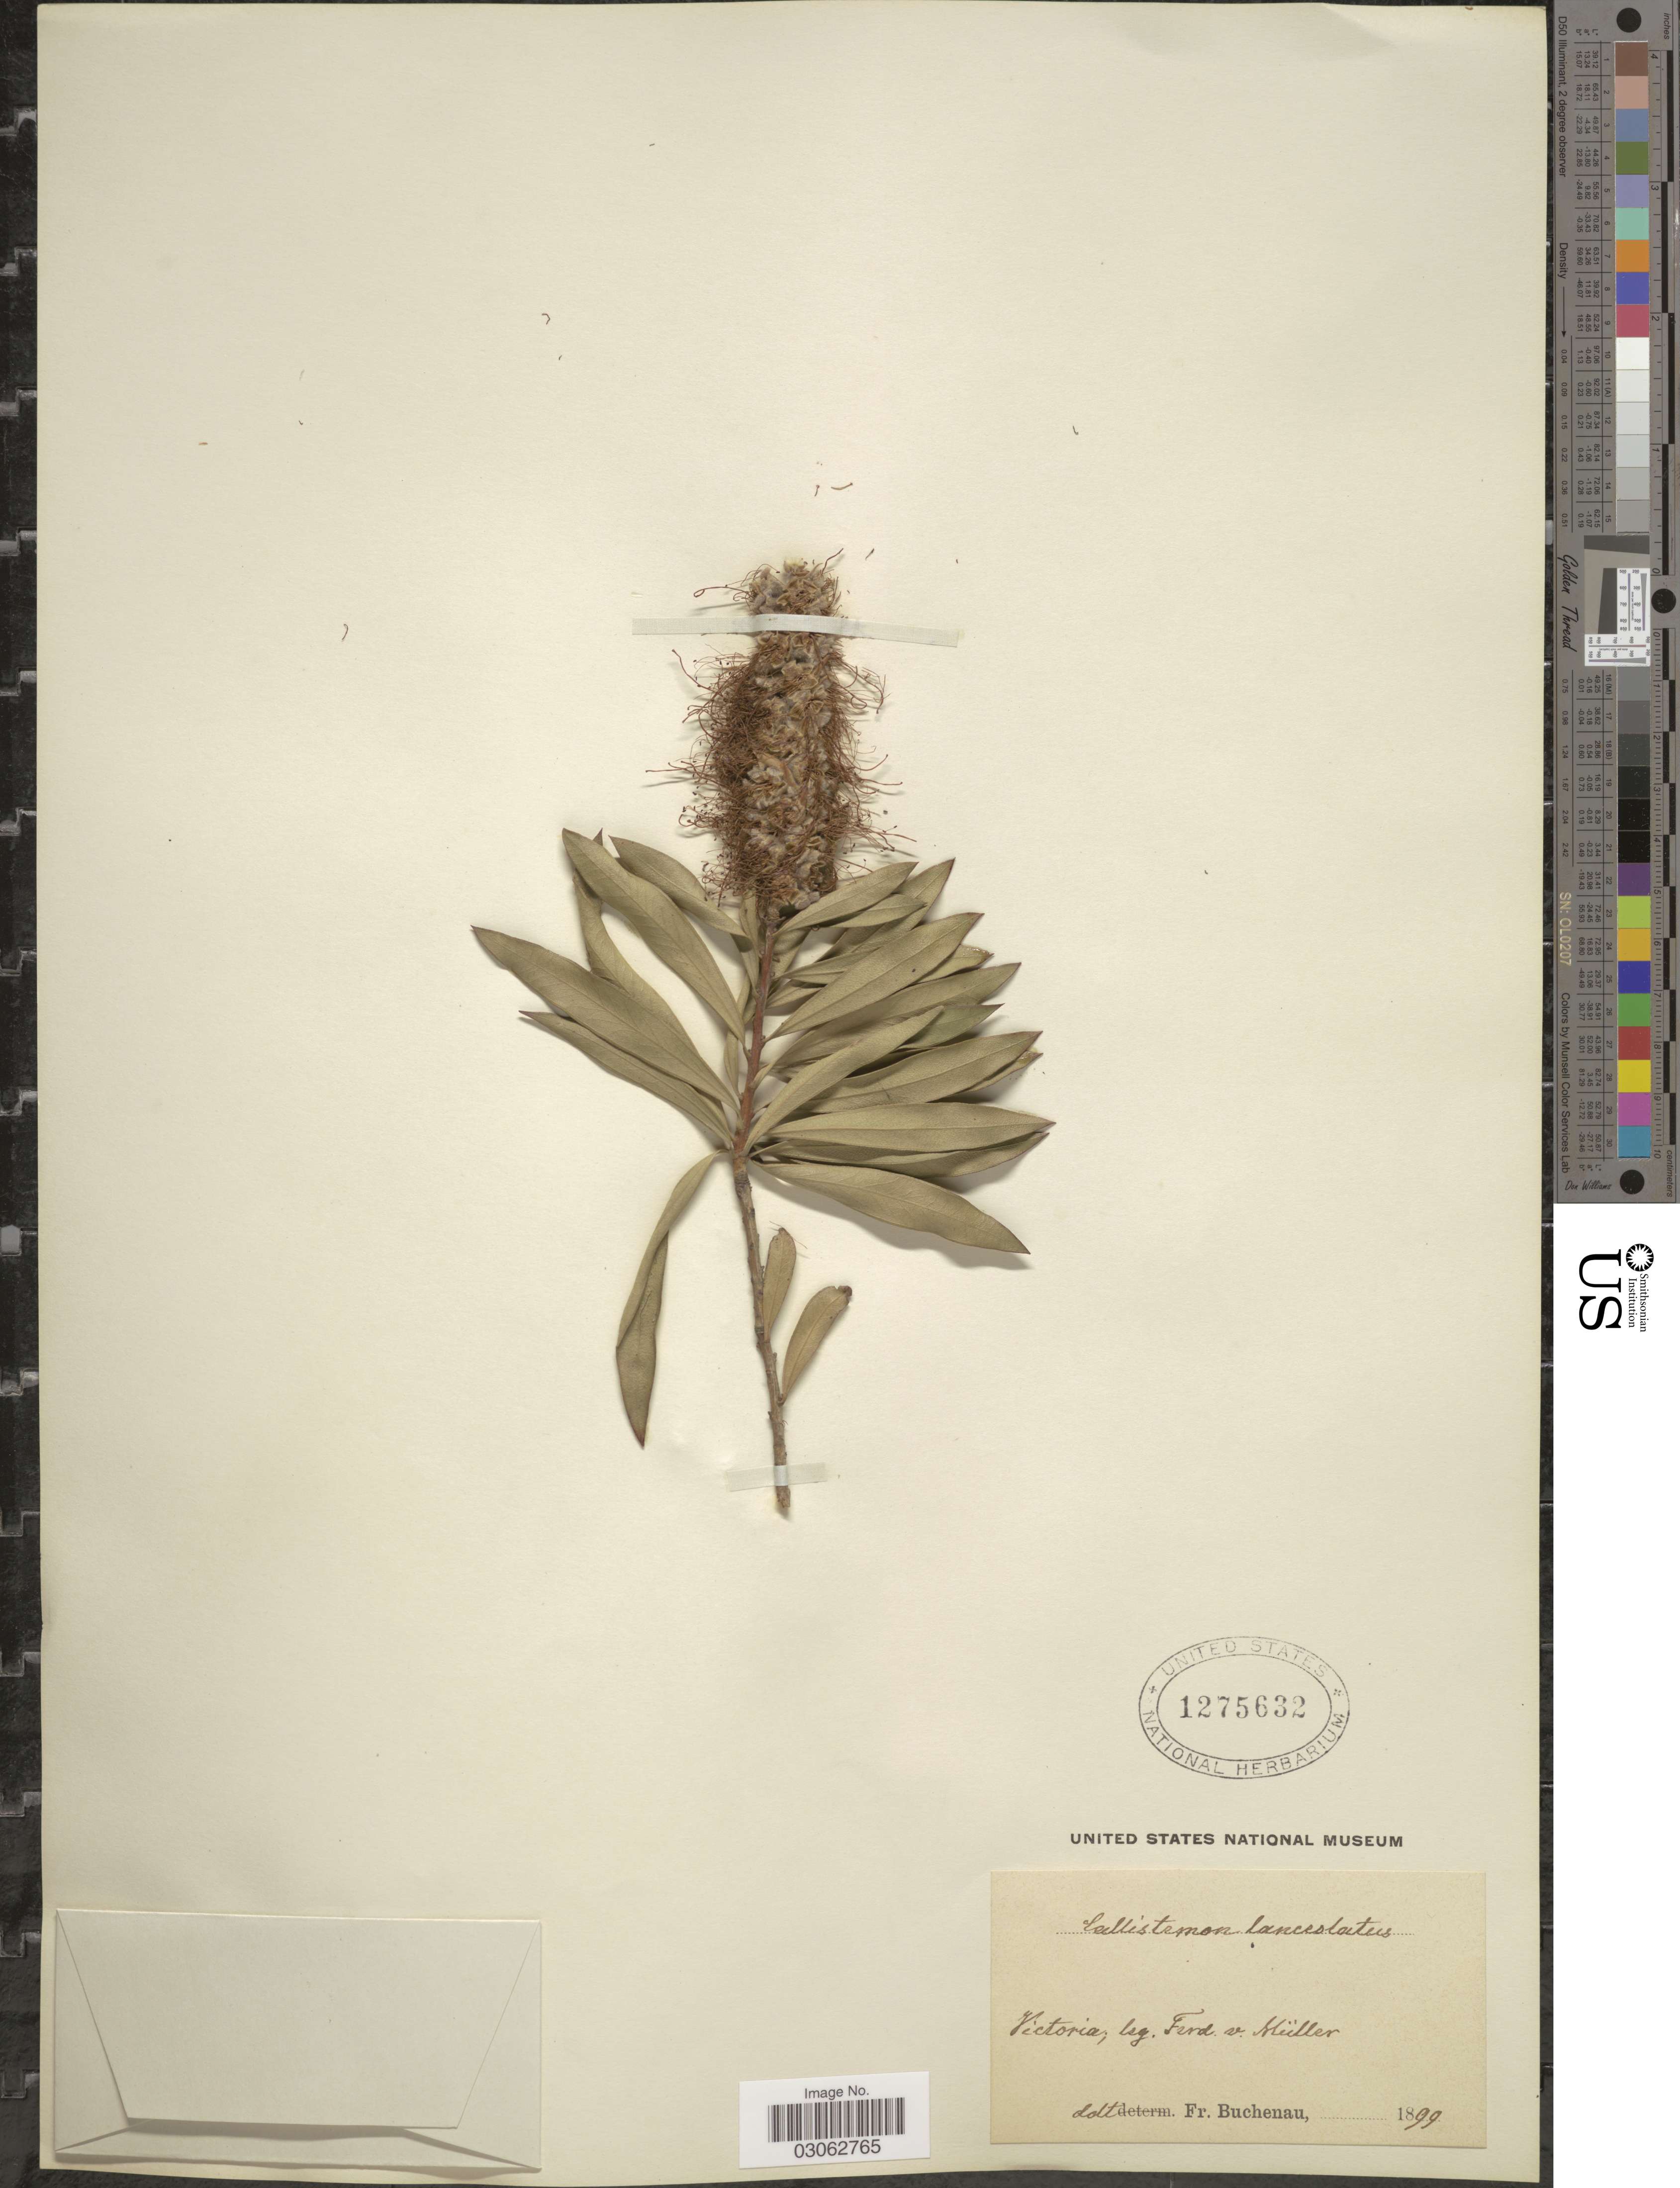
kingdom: Plantae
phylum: Tracheophyta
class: Magnoliopsida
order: Myrtales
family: Myrtaceae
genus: Callistemon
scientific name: Callistemon lanceolatus Colvill ex Sweet, nom. superfl.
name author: Colvill ex Sweet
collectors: F. Mueller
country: Australia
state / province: Victoria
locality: Victoria.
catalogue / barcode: US 1275632